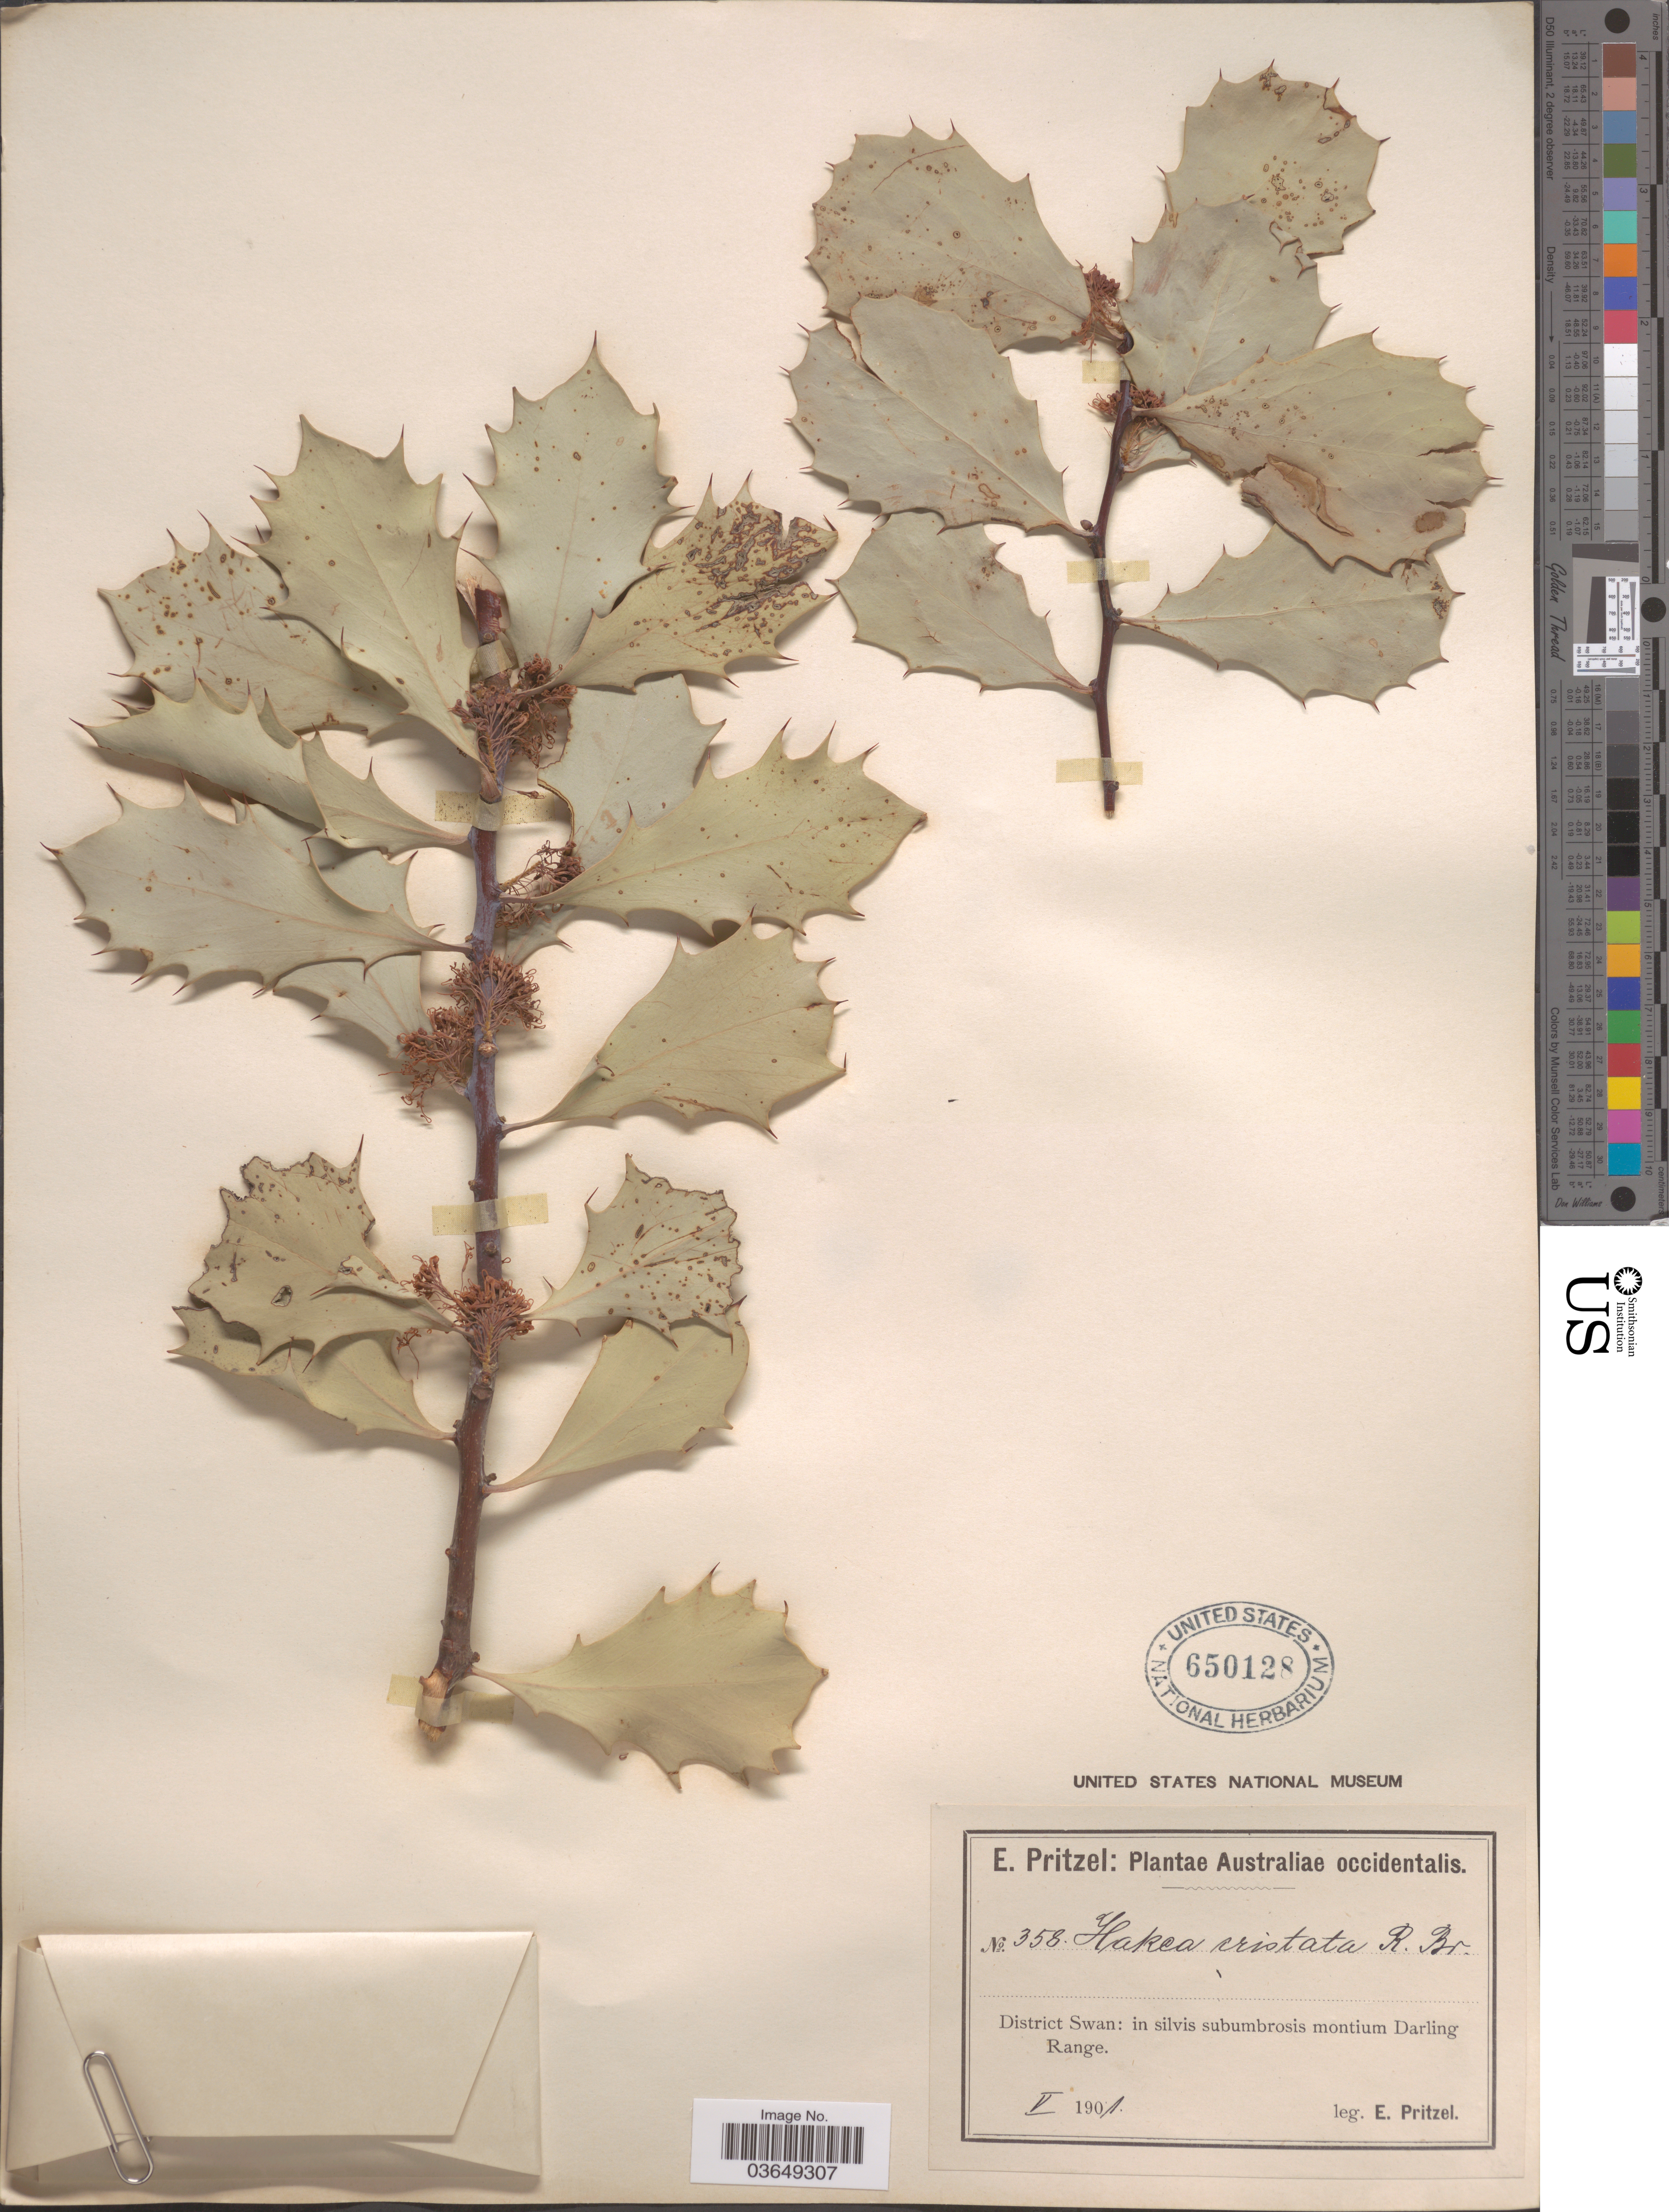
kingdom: Plantae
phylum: Tracheophyta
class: Magnoliopsida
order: Proteales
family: Proteaceae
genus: Hakea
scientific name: Hakea cristata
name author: R. Br.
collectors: E. G. Pritzel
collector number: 358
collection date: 1901-05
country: Australia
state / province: Western Australia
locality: Australiae occidentalis. District Swan: in silvis subumbrosis montium Darling Range.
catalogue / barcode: US 650128